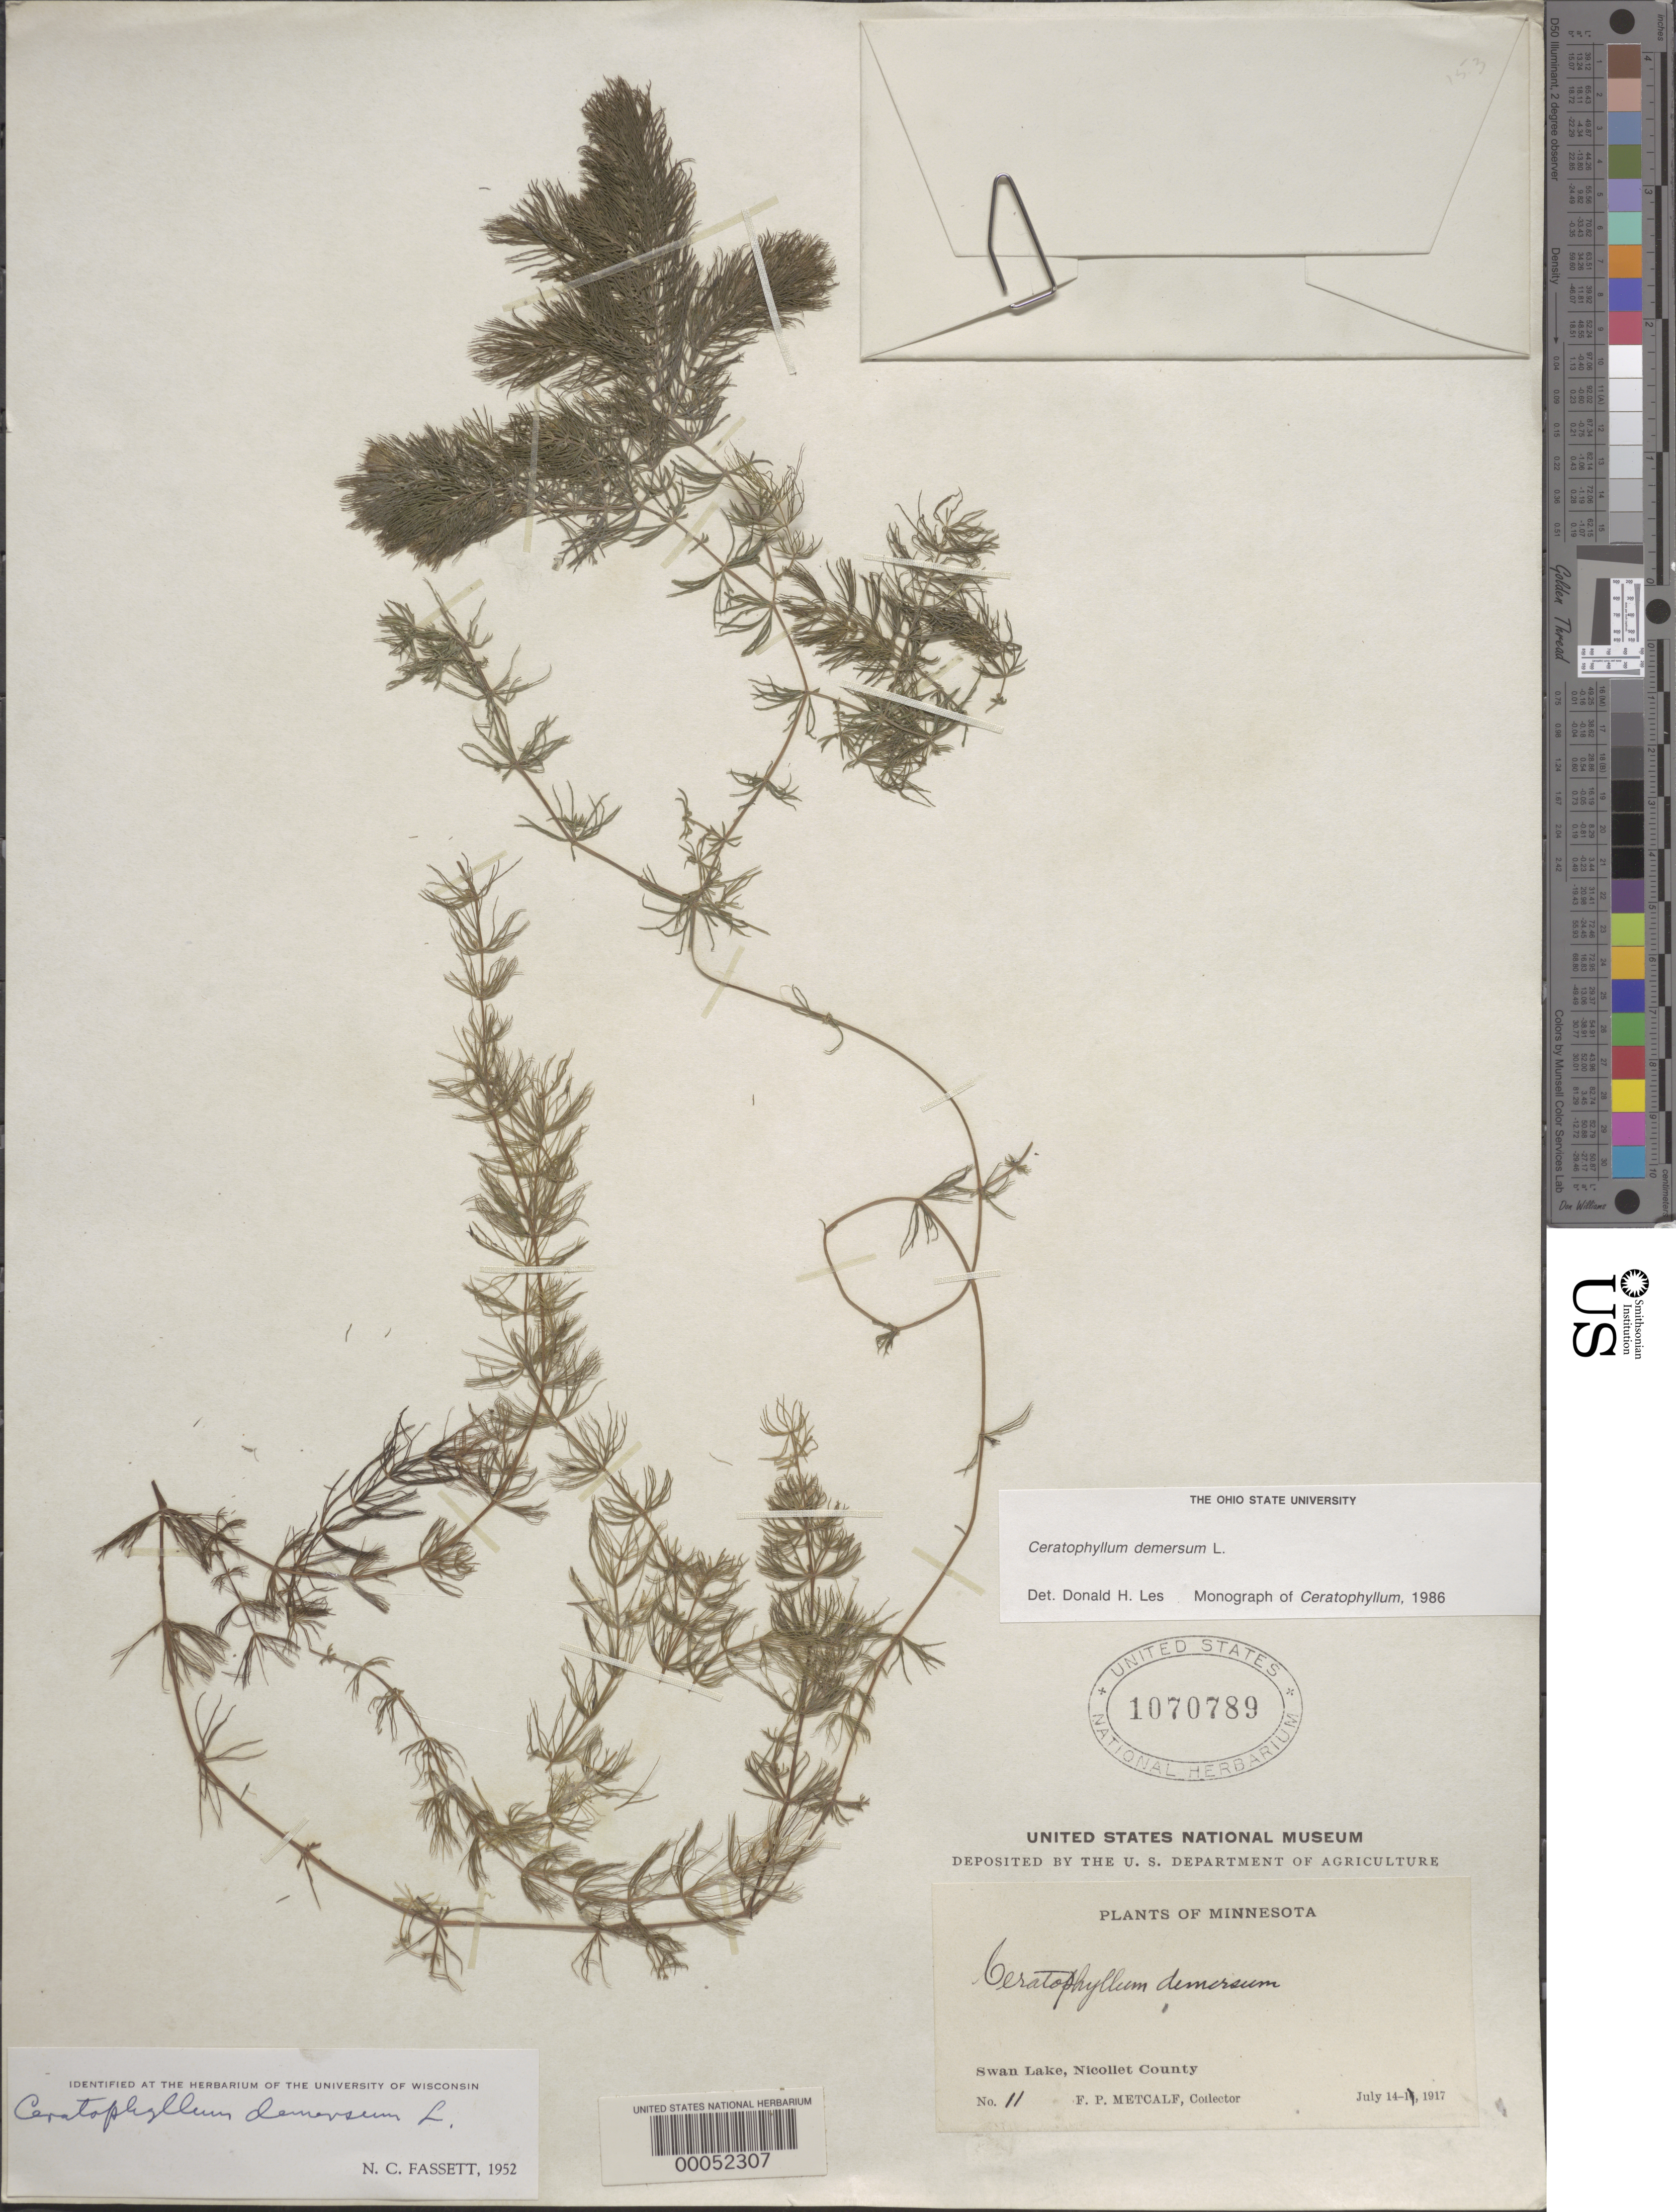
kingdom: Plantae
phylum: Tracheophyta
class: Magnoliopsida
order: Ceratophyllales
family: Ceratophyllaceae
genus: Ceratophyllum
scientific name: Ceratophyllum demersum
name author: L.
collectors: F. P. Metcalf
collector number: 1840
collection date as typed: Jul 1922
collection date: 1922-07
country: United States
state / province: Minnesota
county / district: Murray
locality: Glacier lake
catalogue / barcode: US 1070789